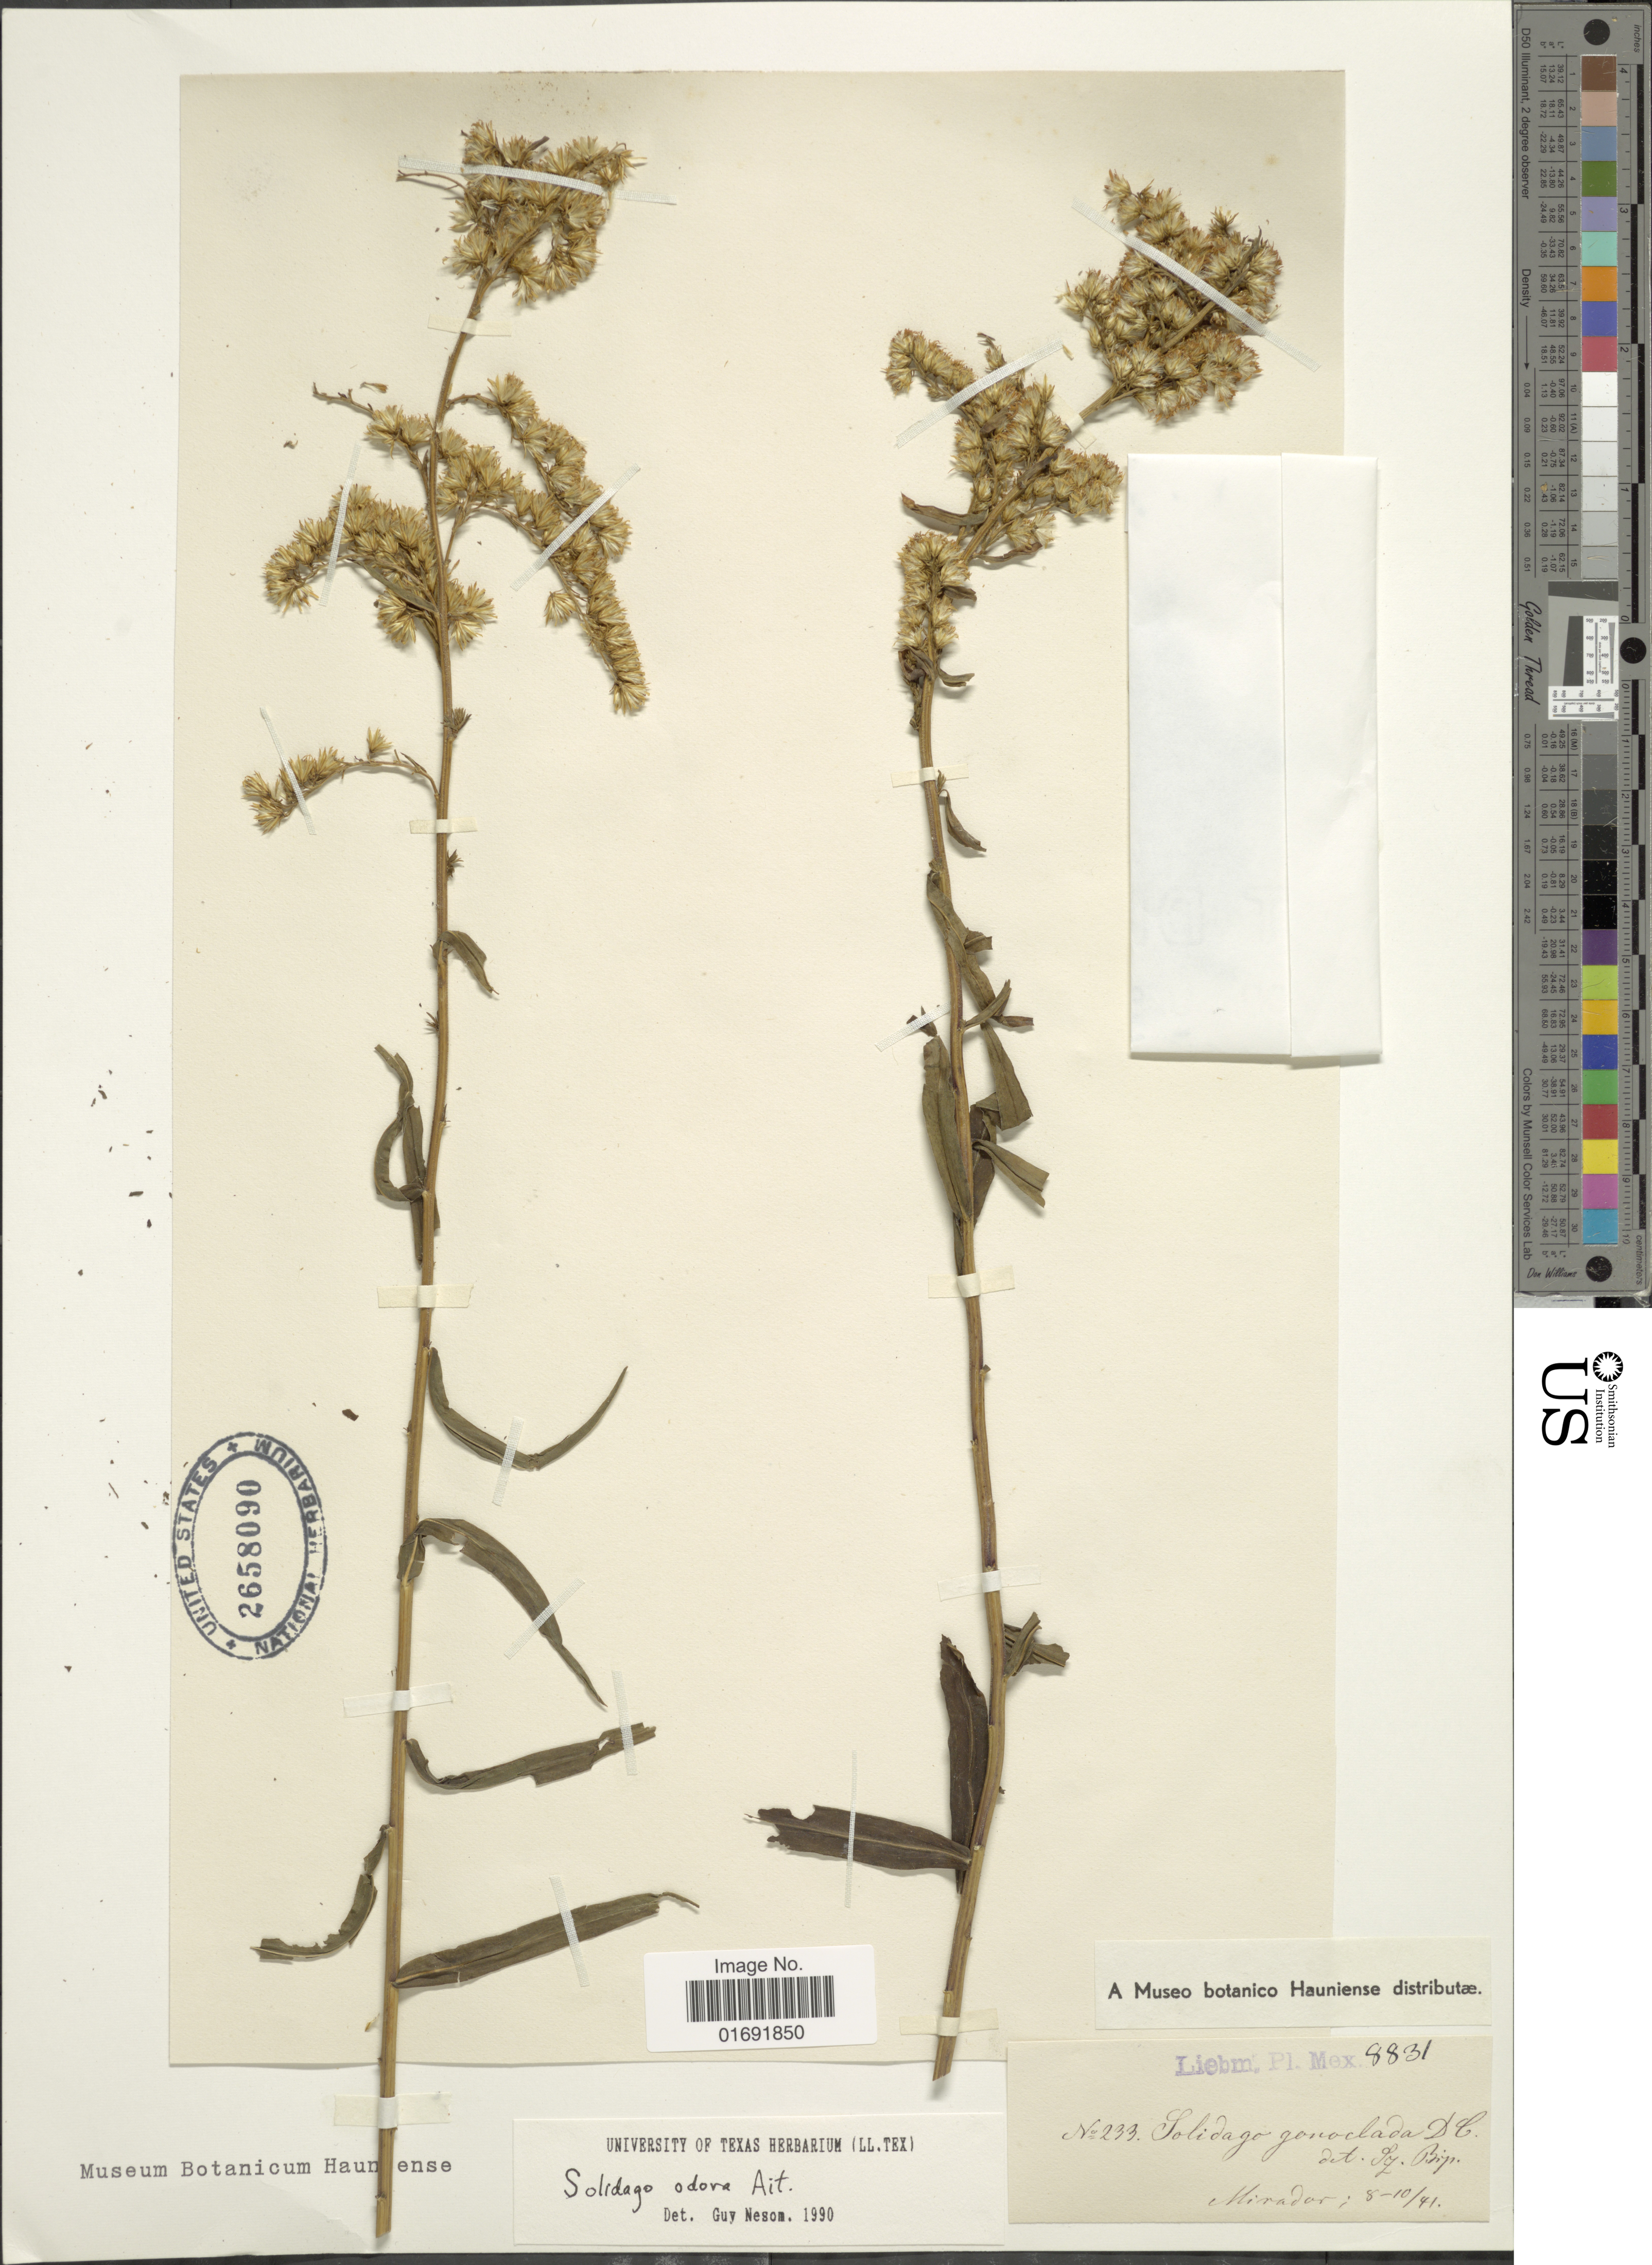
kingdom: Plantae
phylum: Tracheophyta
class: Magnoliopsida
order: Asterales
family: Asteraceae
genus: Solidago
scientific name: Solidago odora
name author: Aiton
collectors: Liebmann, --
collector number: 8831/233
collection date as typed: Transcribed d/m/y: 8/10/41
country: Mexico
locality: Mirador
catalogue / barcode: US 2658090